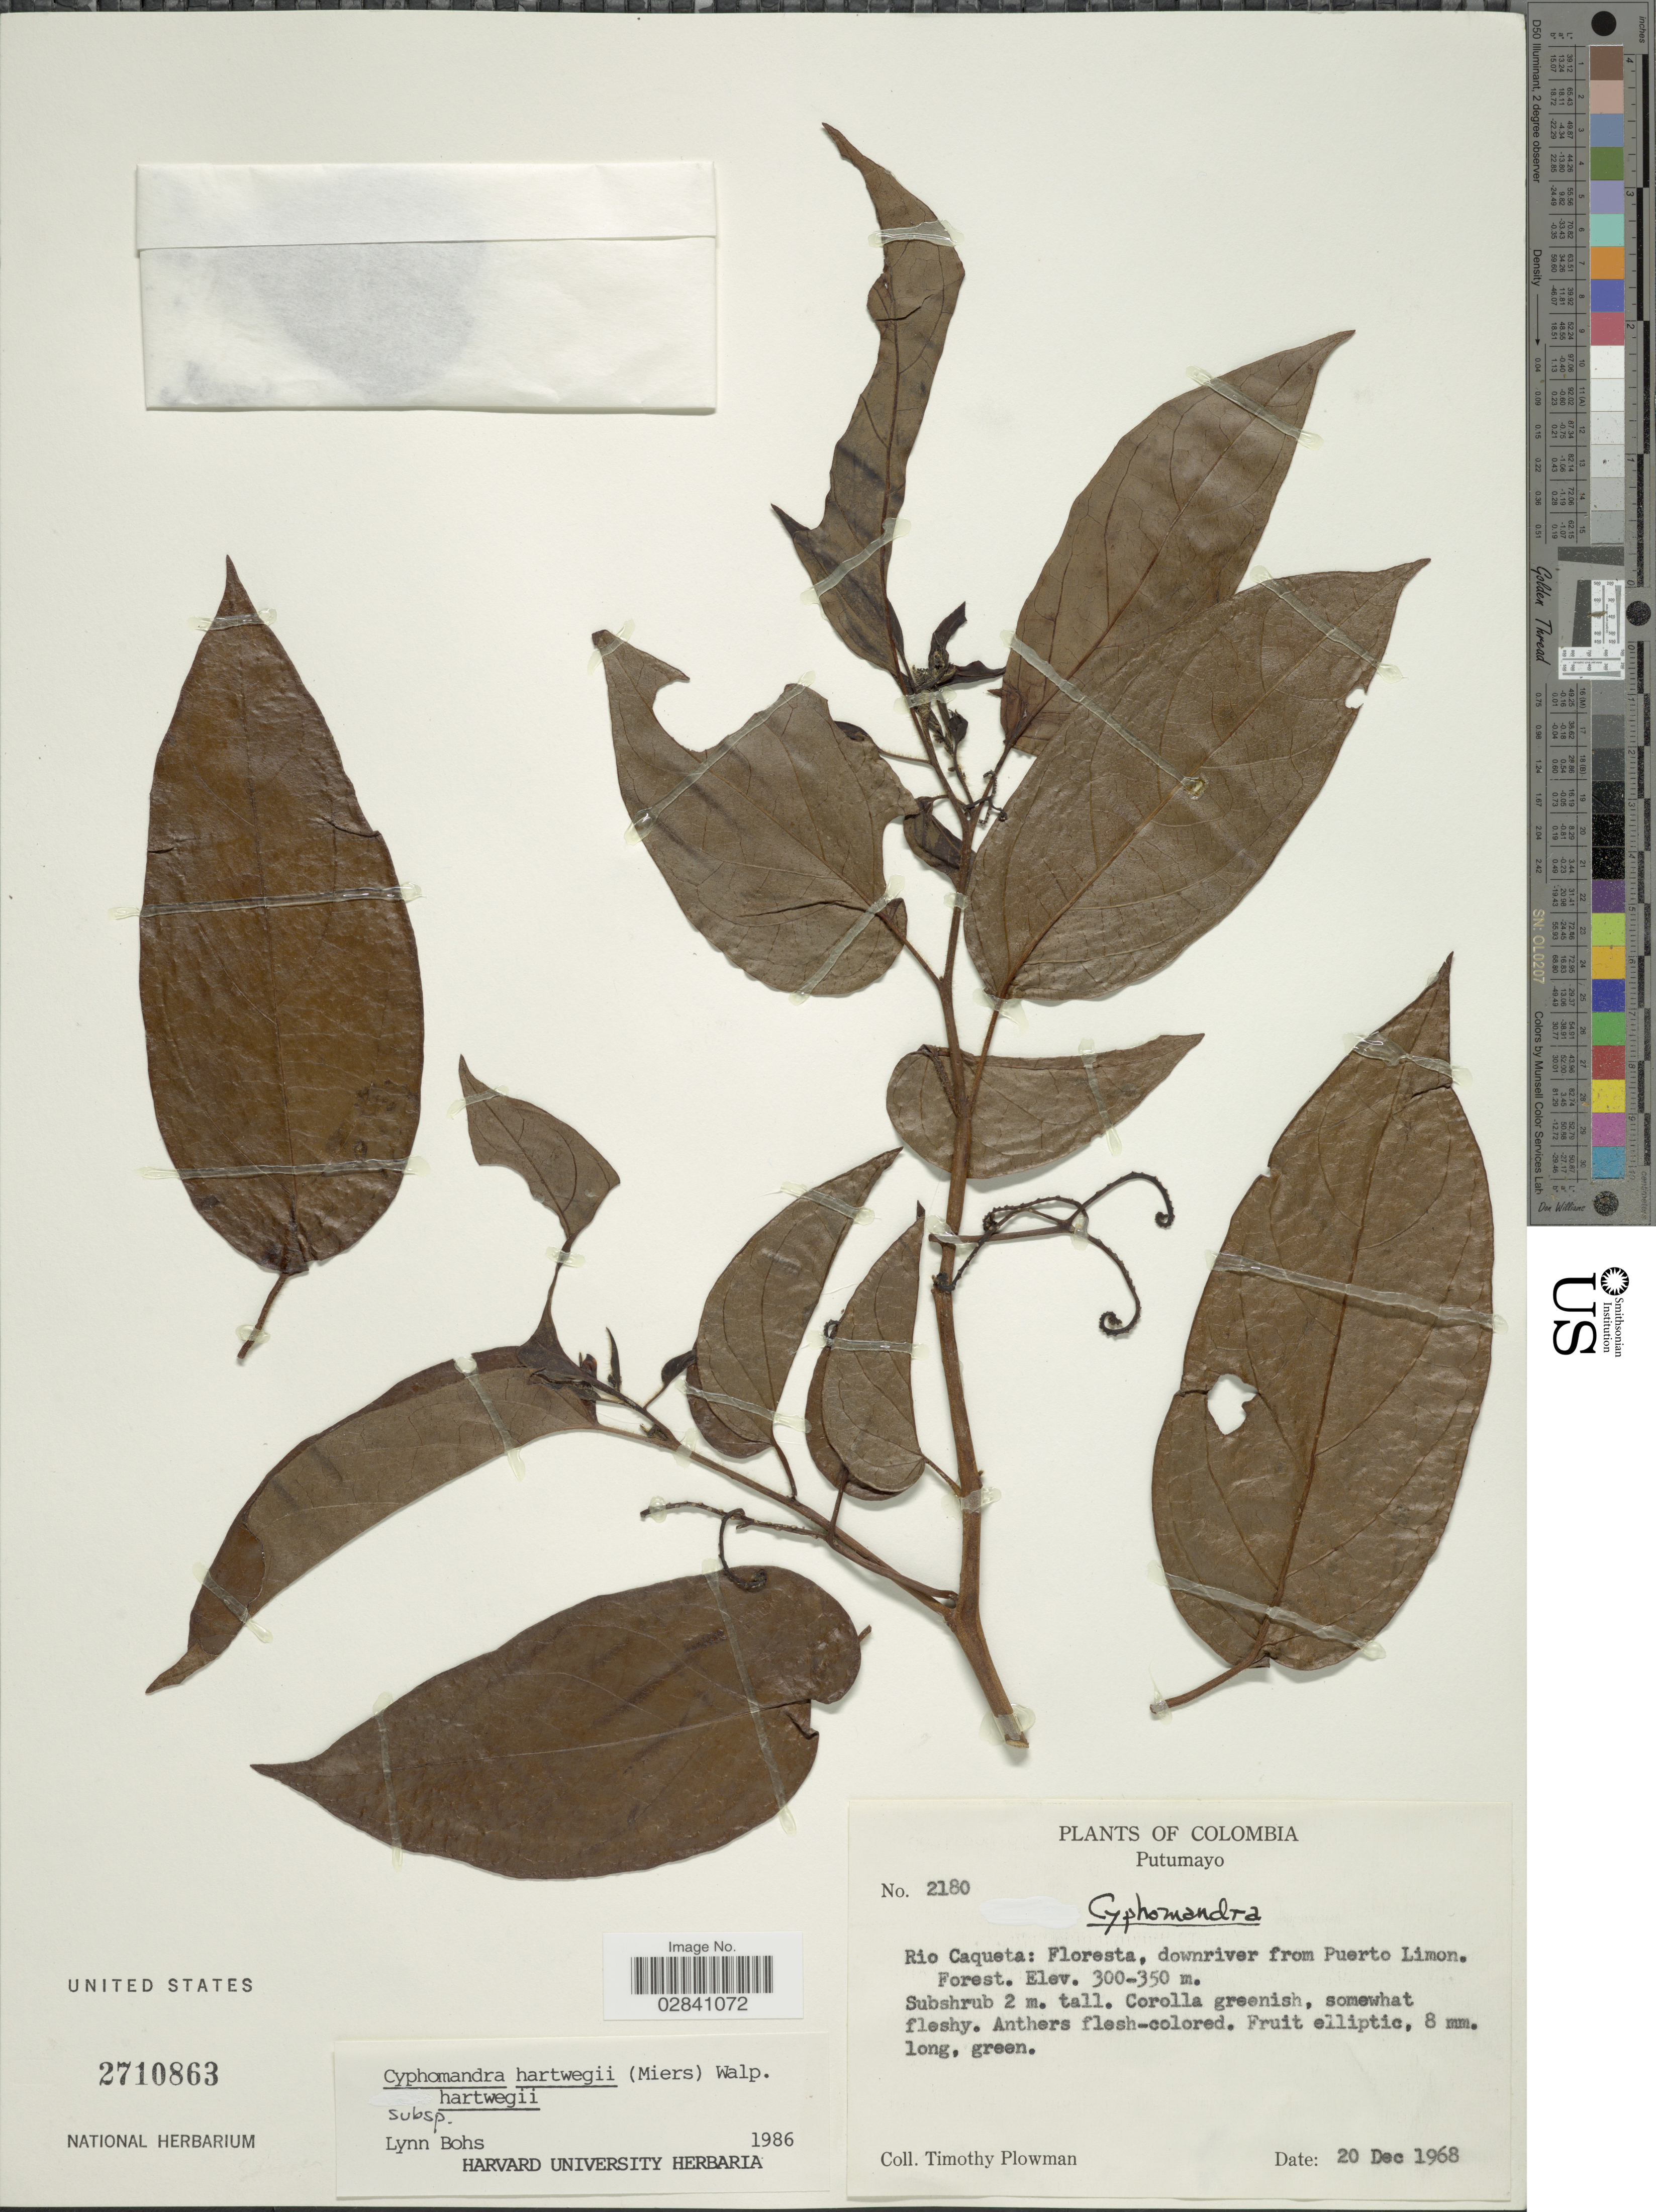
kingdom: Plantae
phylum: Tracheophyta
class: Magnoliopsida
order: Solanales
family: Solanaceae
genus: Cyphomandra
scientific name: Cyphomandra hartwegii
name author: (Miers) Sendtn. ex Walp.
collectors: T. Plowman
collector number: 2180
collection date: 1968-12-20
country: Colombia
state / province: Putumayo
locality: Rio Caqueta: Floresta, downriver from Puerto Limon.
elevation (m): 300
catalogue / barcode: US 2710863